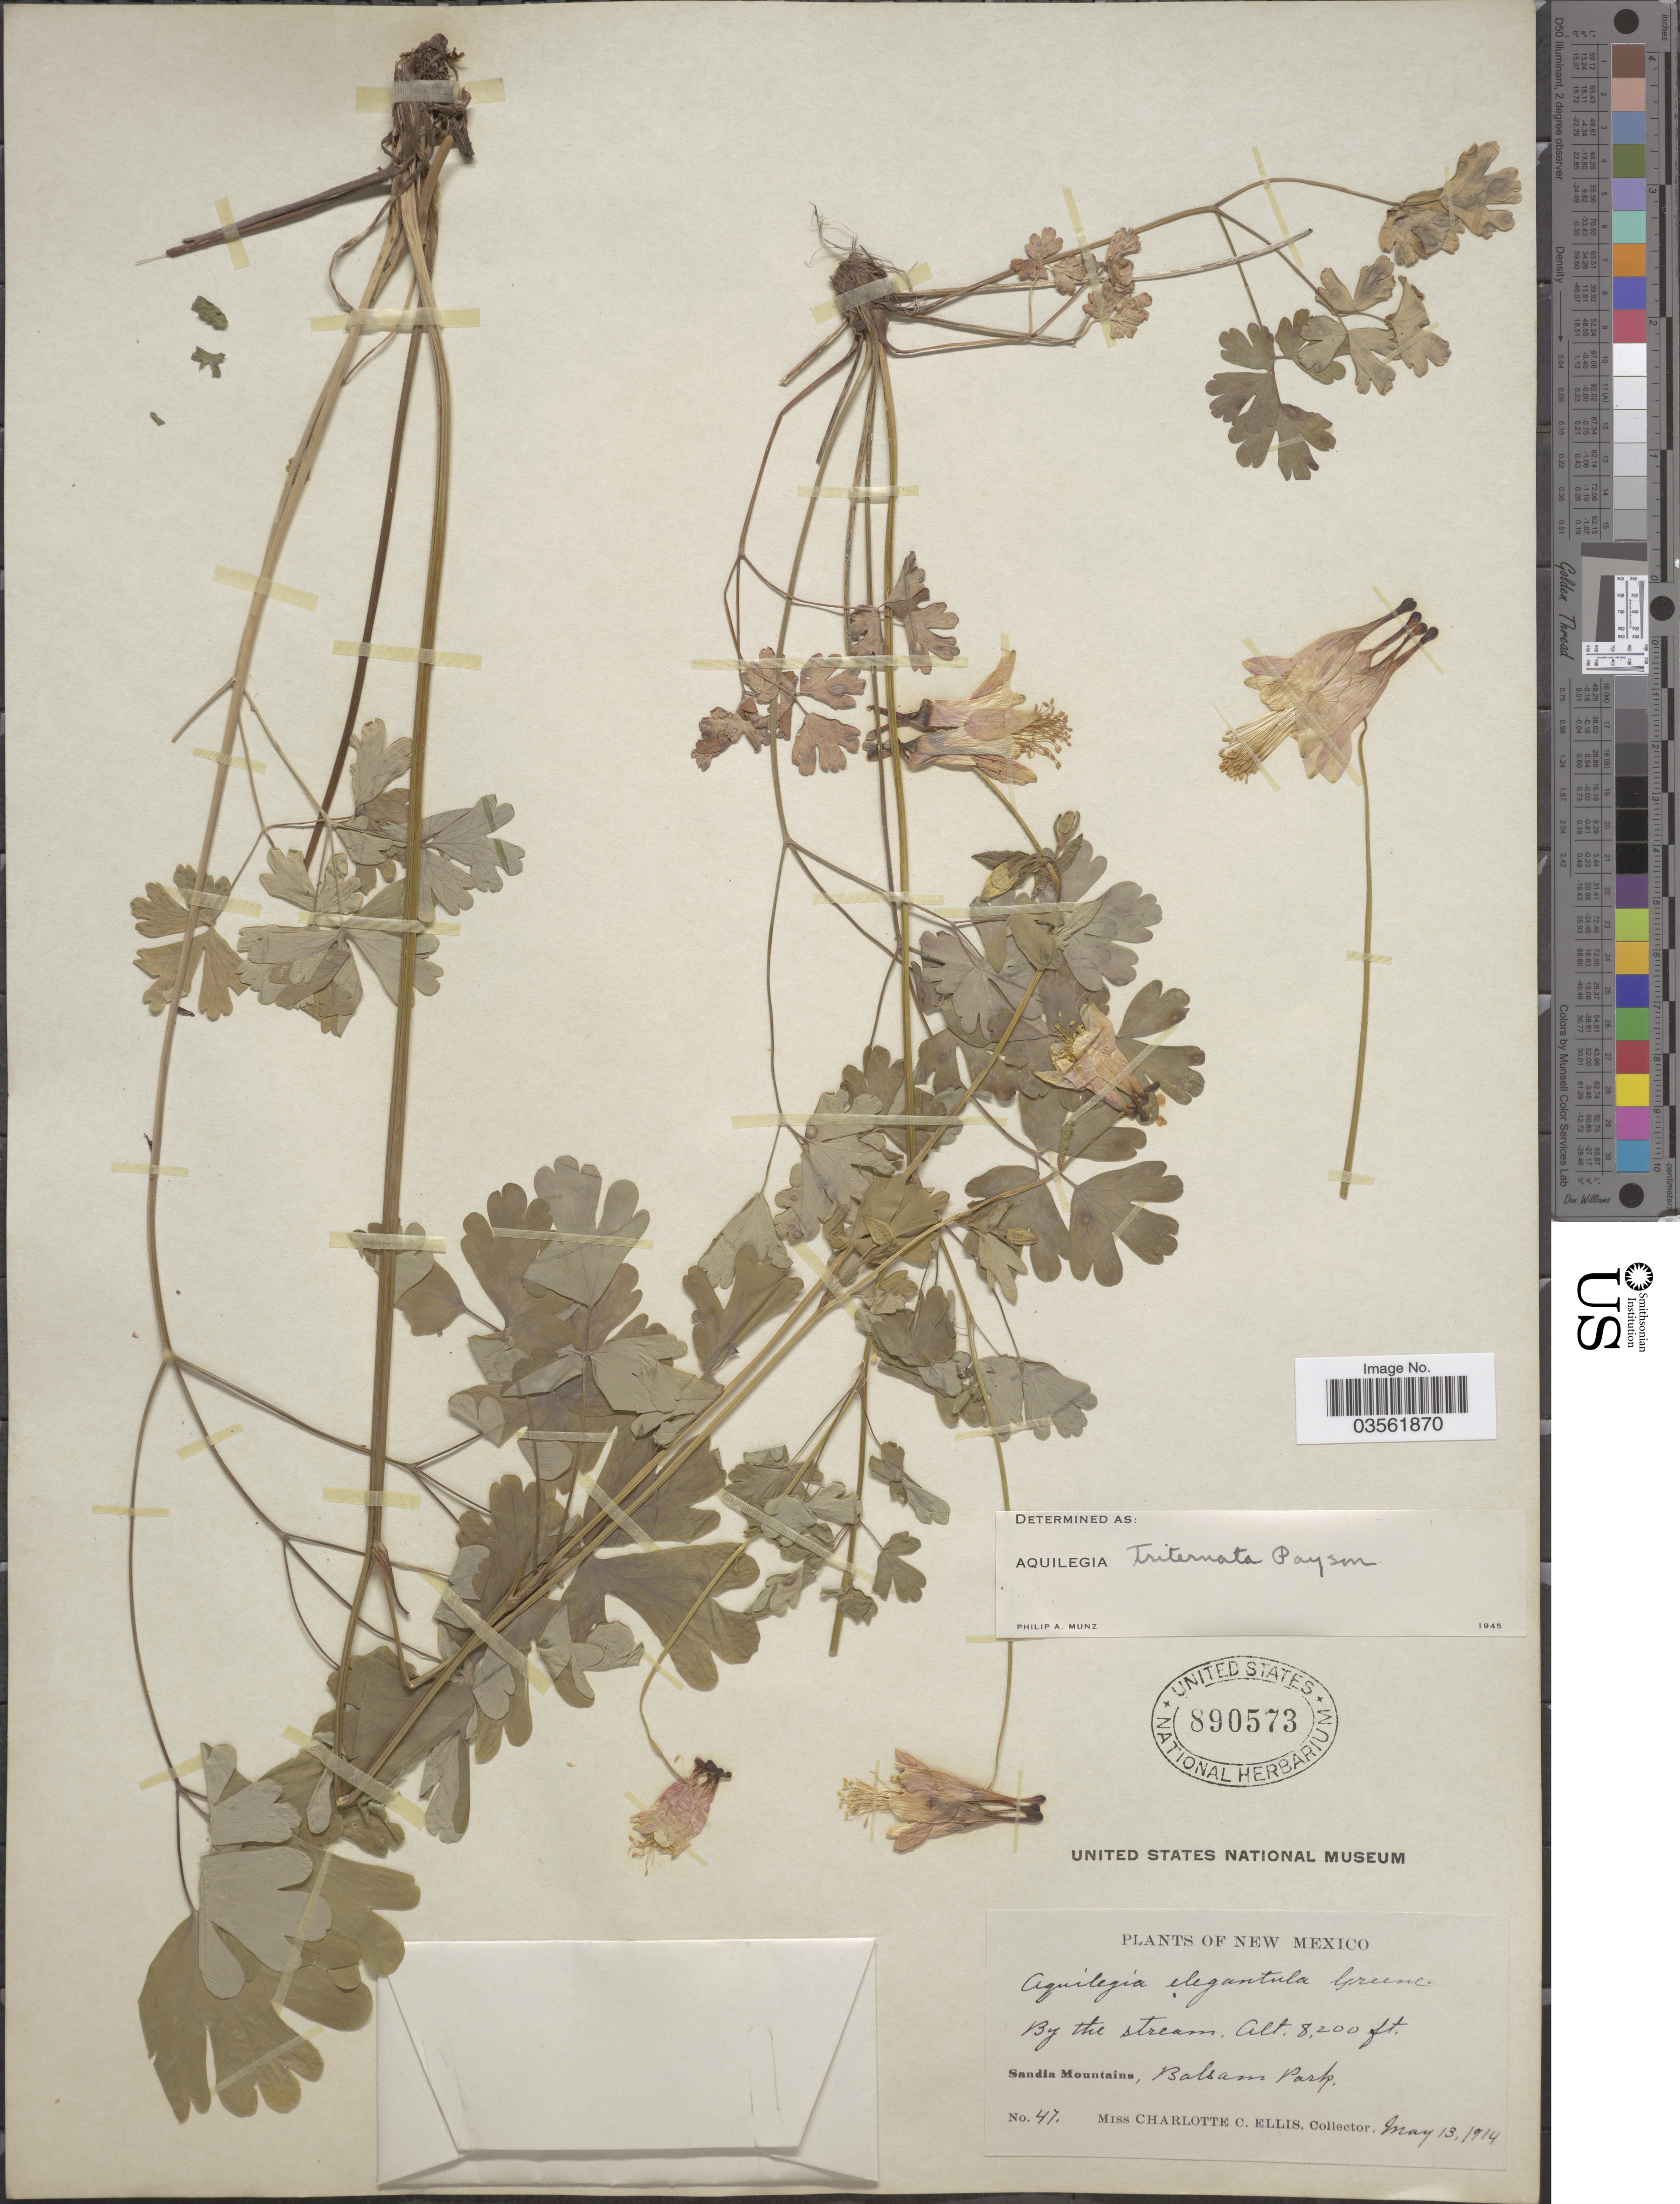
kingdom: Plantae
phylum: Tracheophyta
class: Magnoliopsida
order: Ranunculales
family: Ranunculaceae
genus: Aquilegia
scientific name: Aquilegia triternata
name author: Payson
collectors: C. C. Ellis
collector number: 47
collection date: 1914-05-13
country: United States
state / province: New Mexico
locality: Sandia Mountains, Balsam Park.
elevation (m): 2499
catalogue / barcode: US 890573